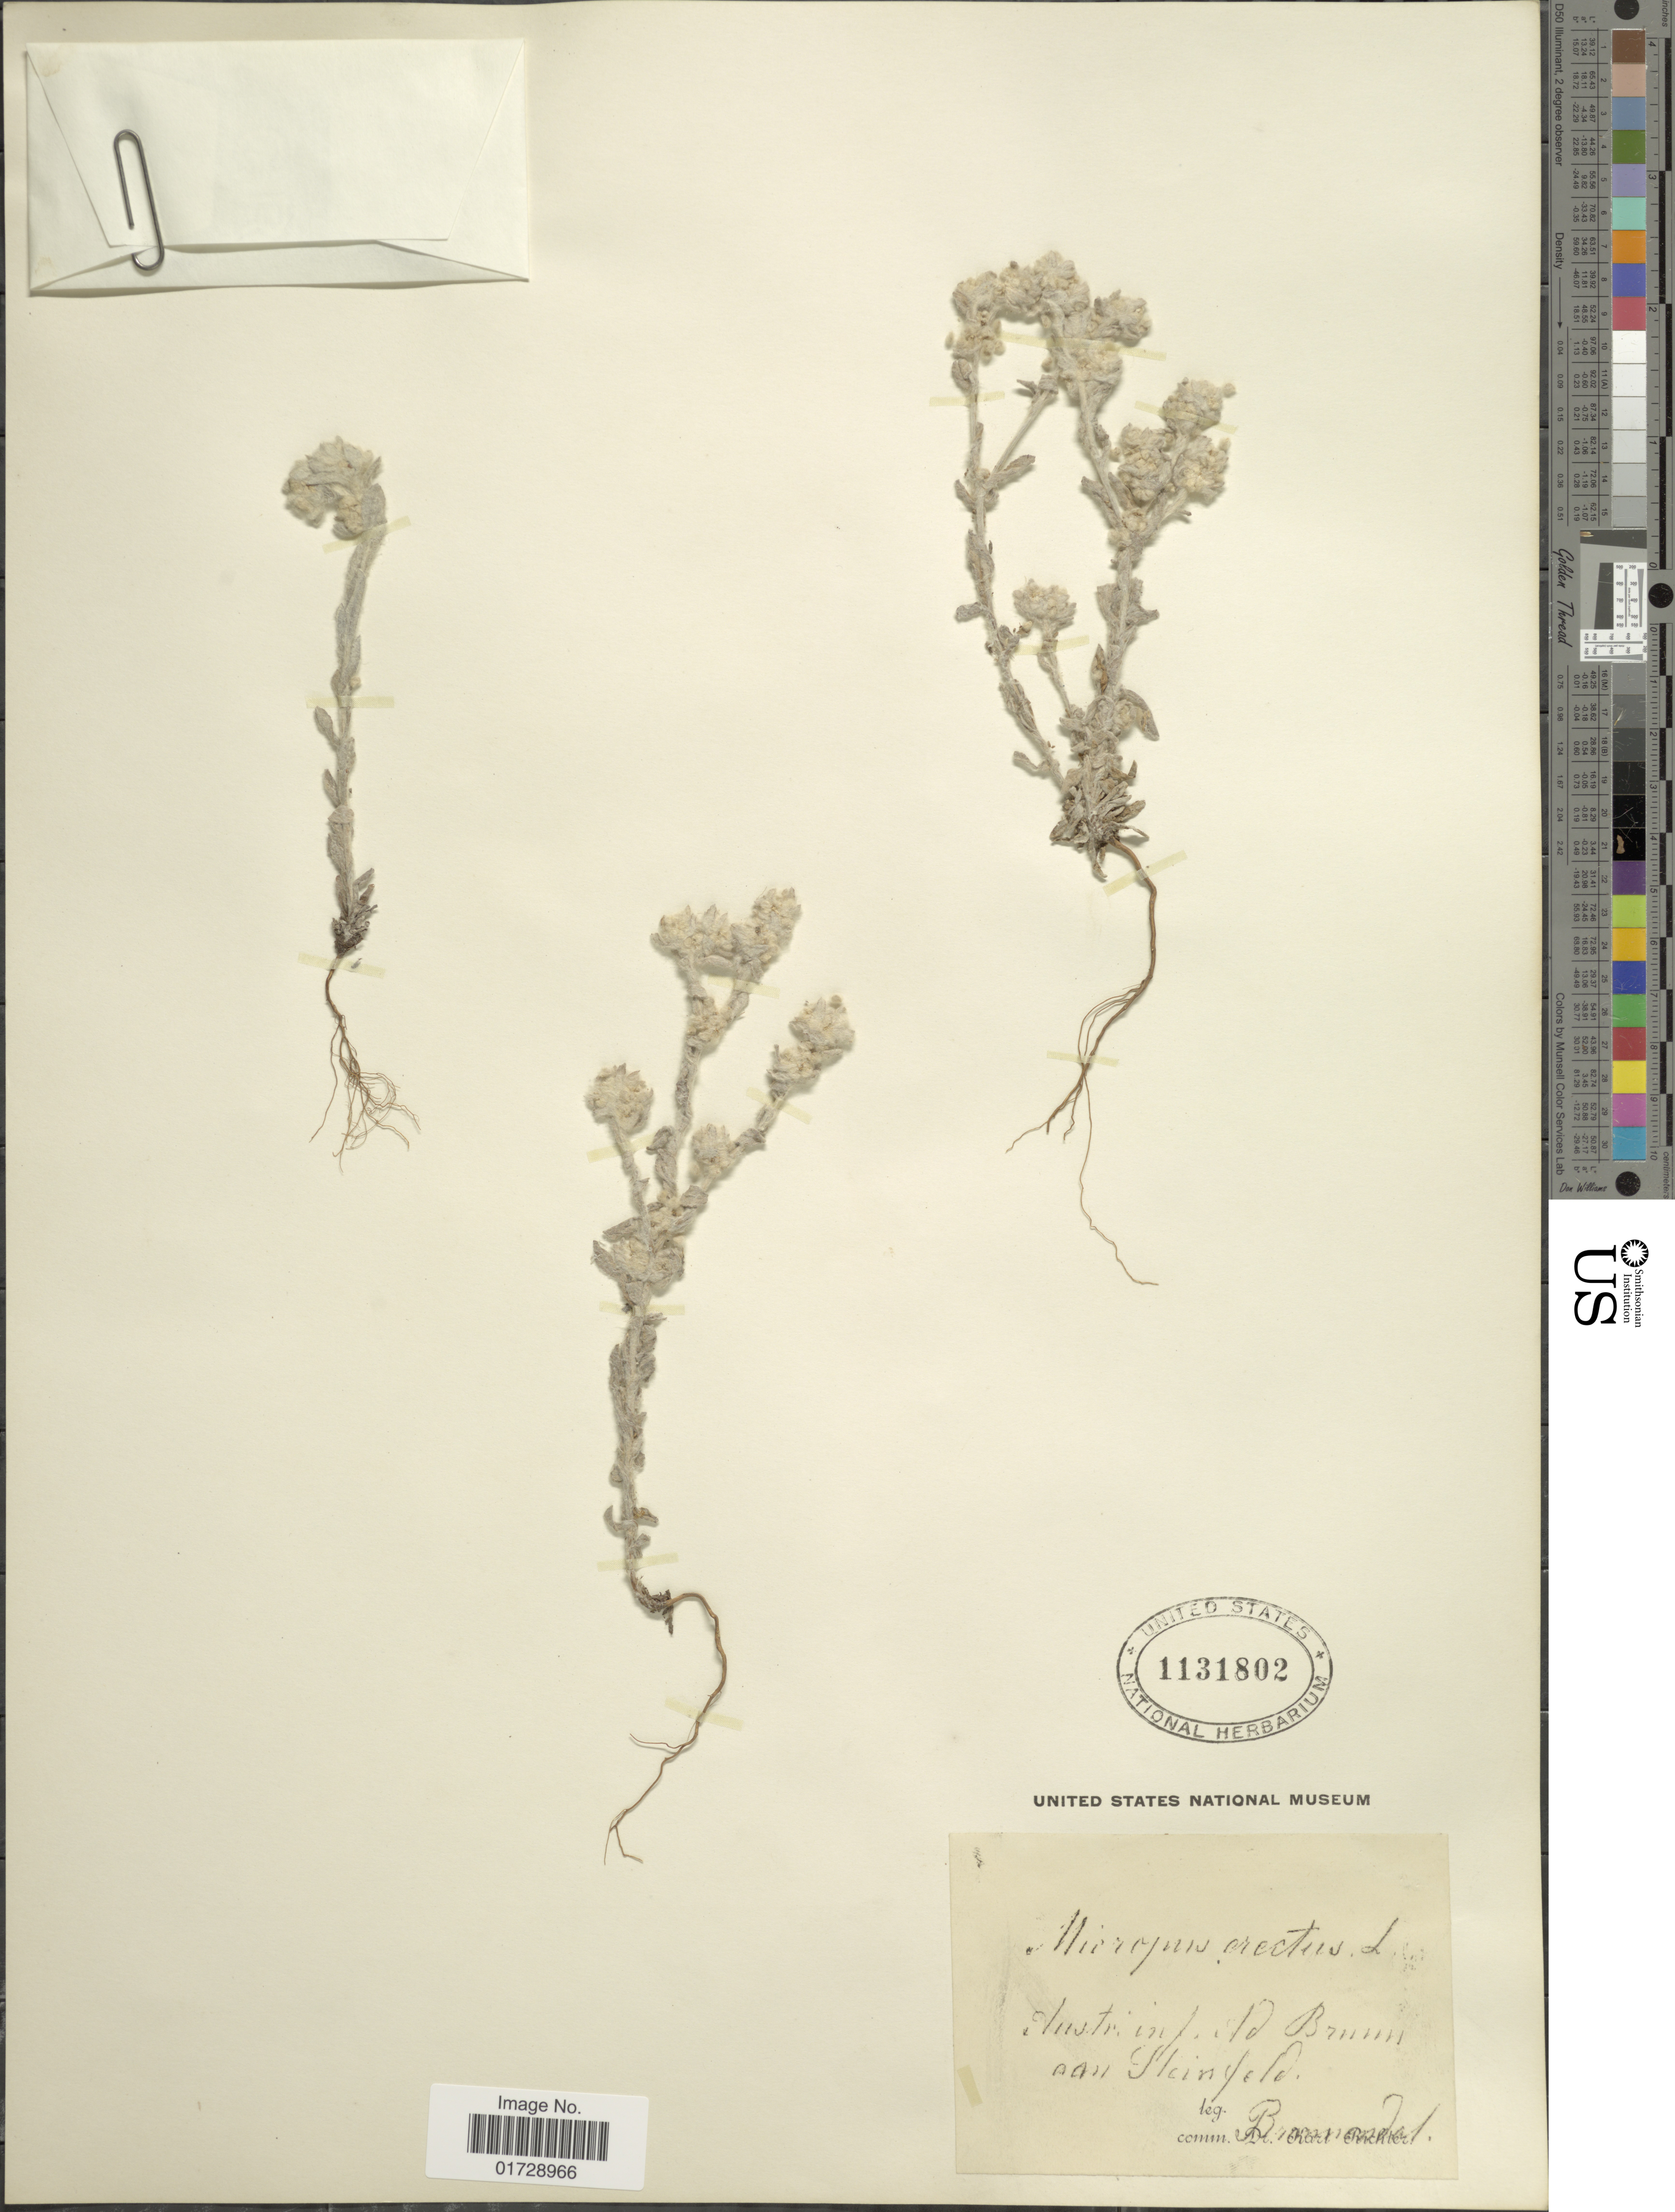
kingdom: Plantae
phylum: Tracheophyta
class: Magnoliopsida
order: Asterales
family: Asteraceae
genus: Micropus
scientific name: Micropus erectus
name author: L.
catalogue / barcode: US 1131802